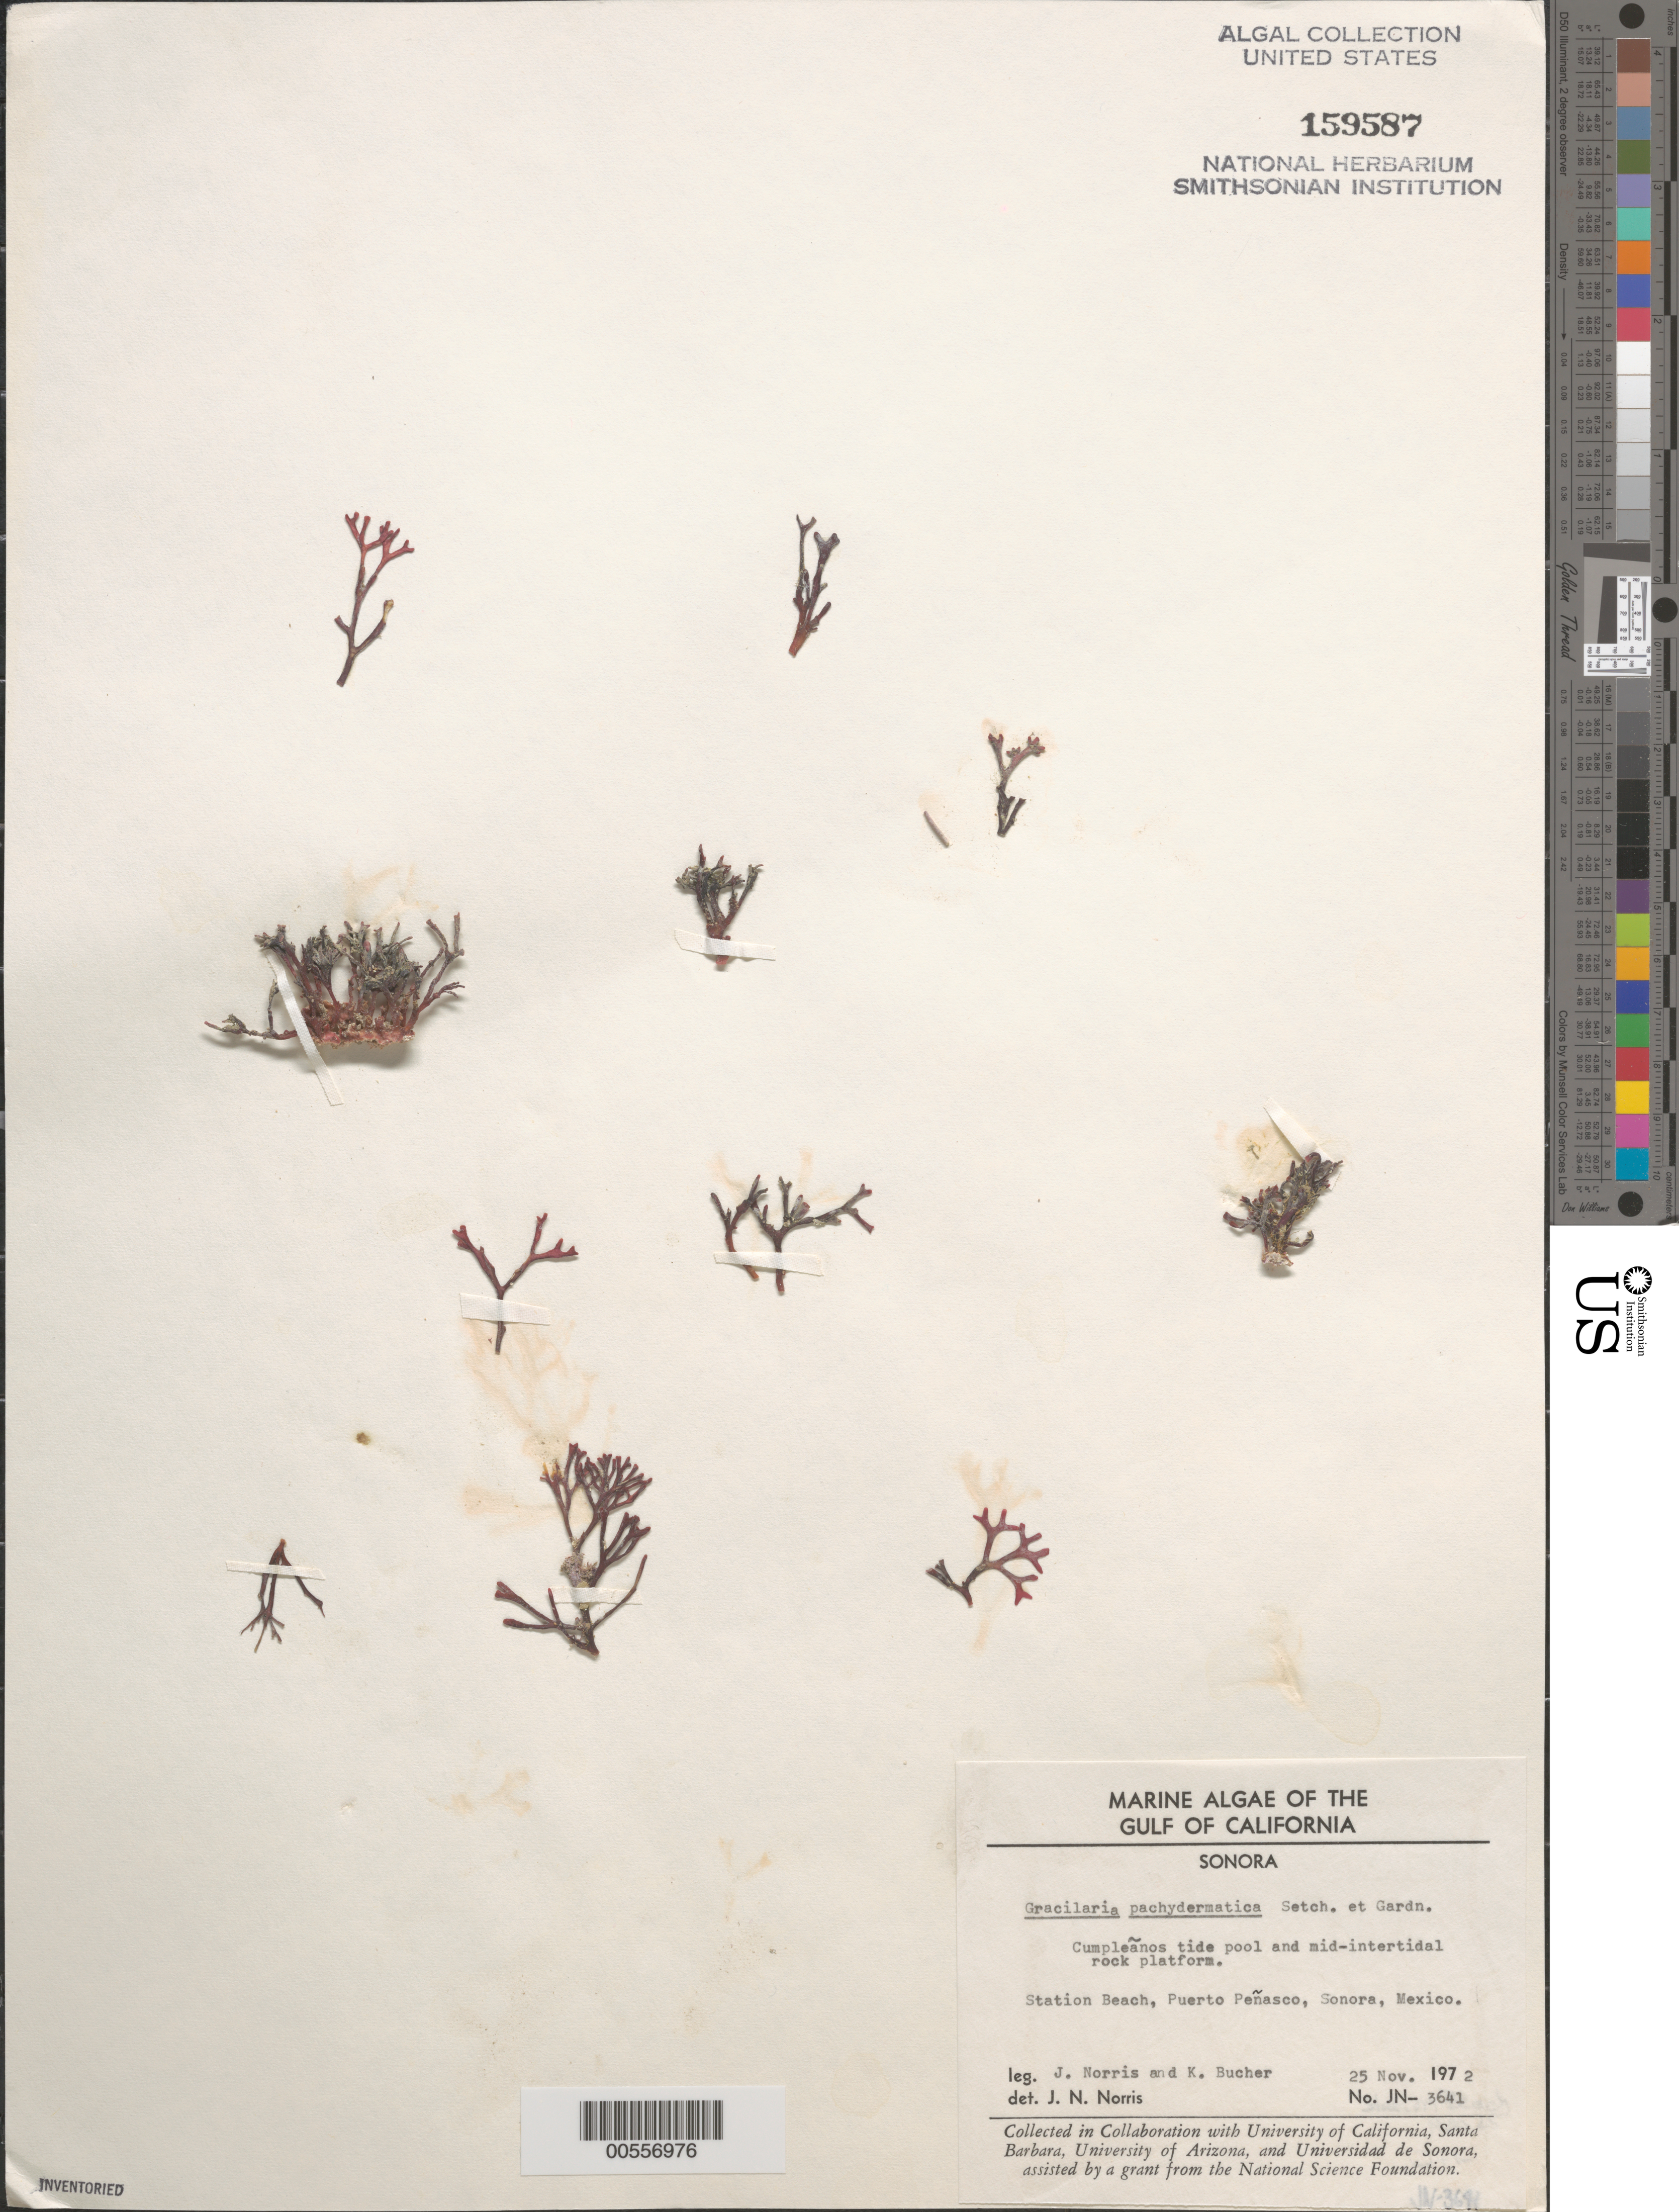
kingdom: Plantae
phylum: Rhodophyta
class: Florideophyceae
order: Gracilariales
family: Gracilariaceae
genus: Gracilaria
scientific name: Gracilaria pachydermatica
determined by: Norris, James N.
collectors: J. N. Norris & K. E. Bucher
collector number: JN-3641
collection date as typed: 25 Nov 1972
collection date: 1972-11-25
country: Mexico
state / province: Sonora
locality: Playa Estacion, Puerto Penasco, Cumpleanos tide pool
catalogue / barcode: US 159587